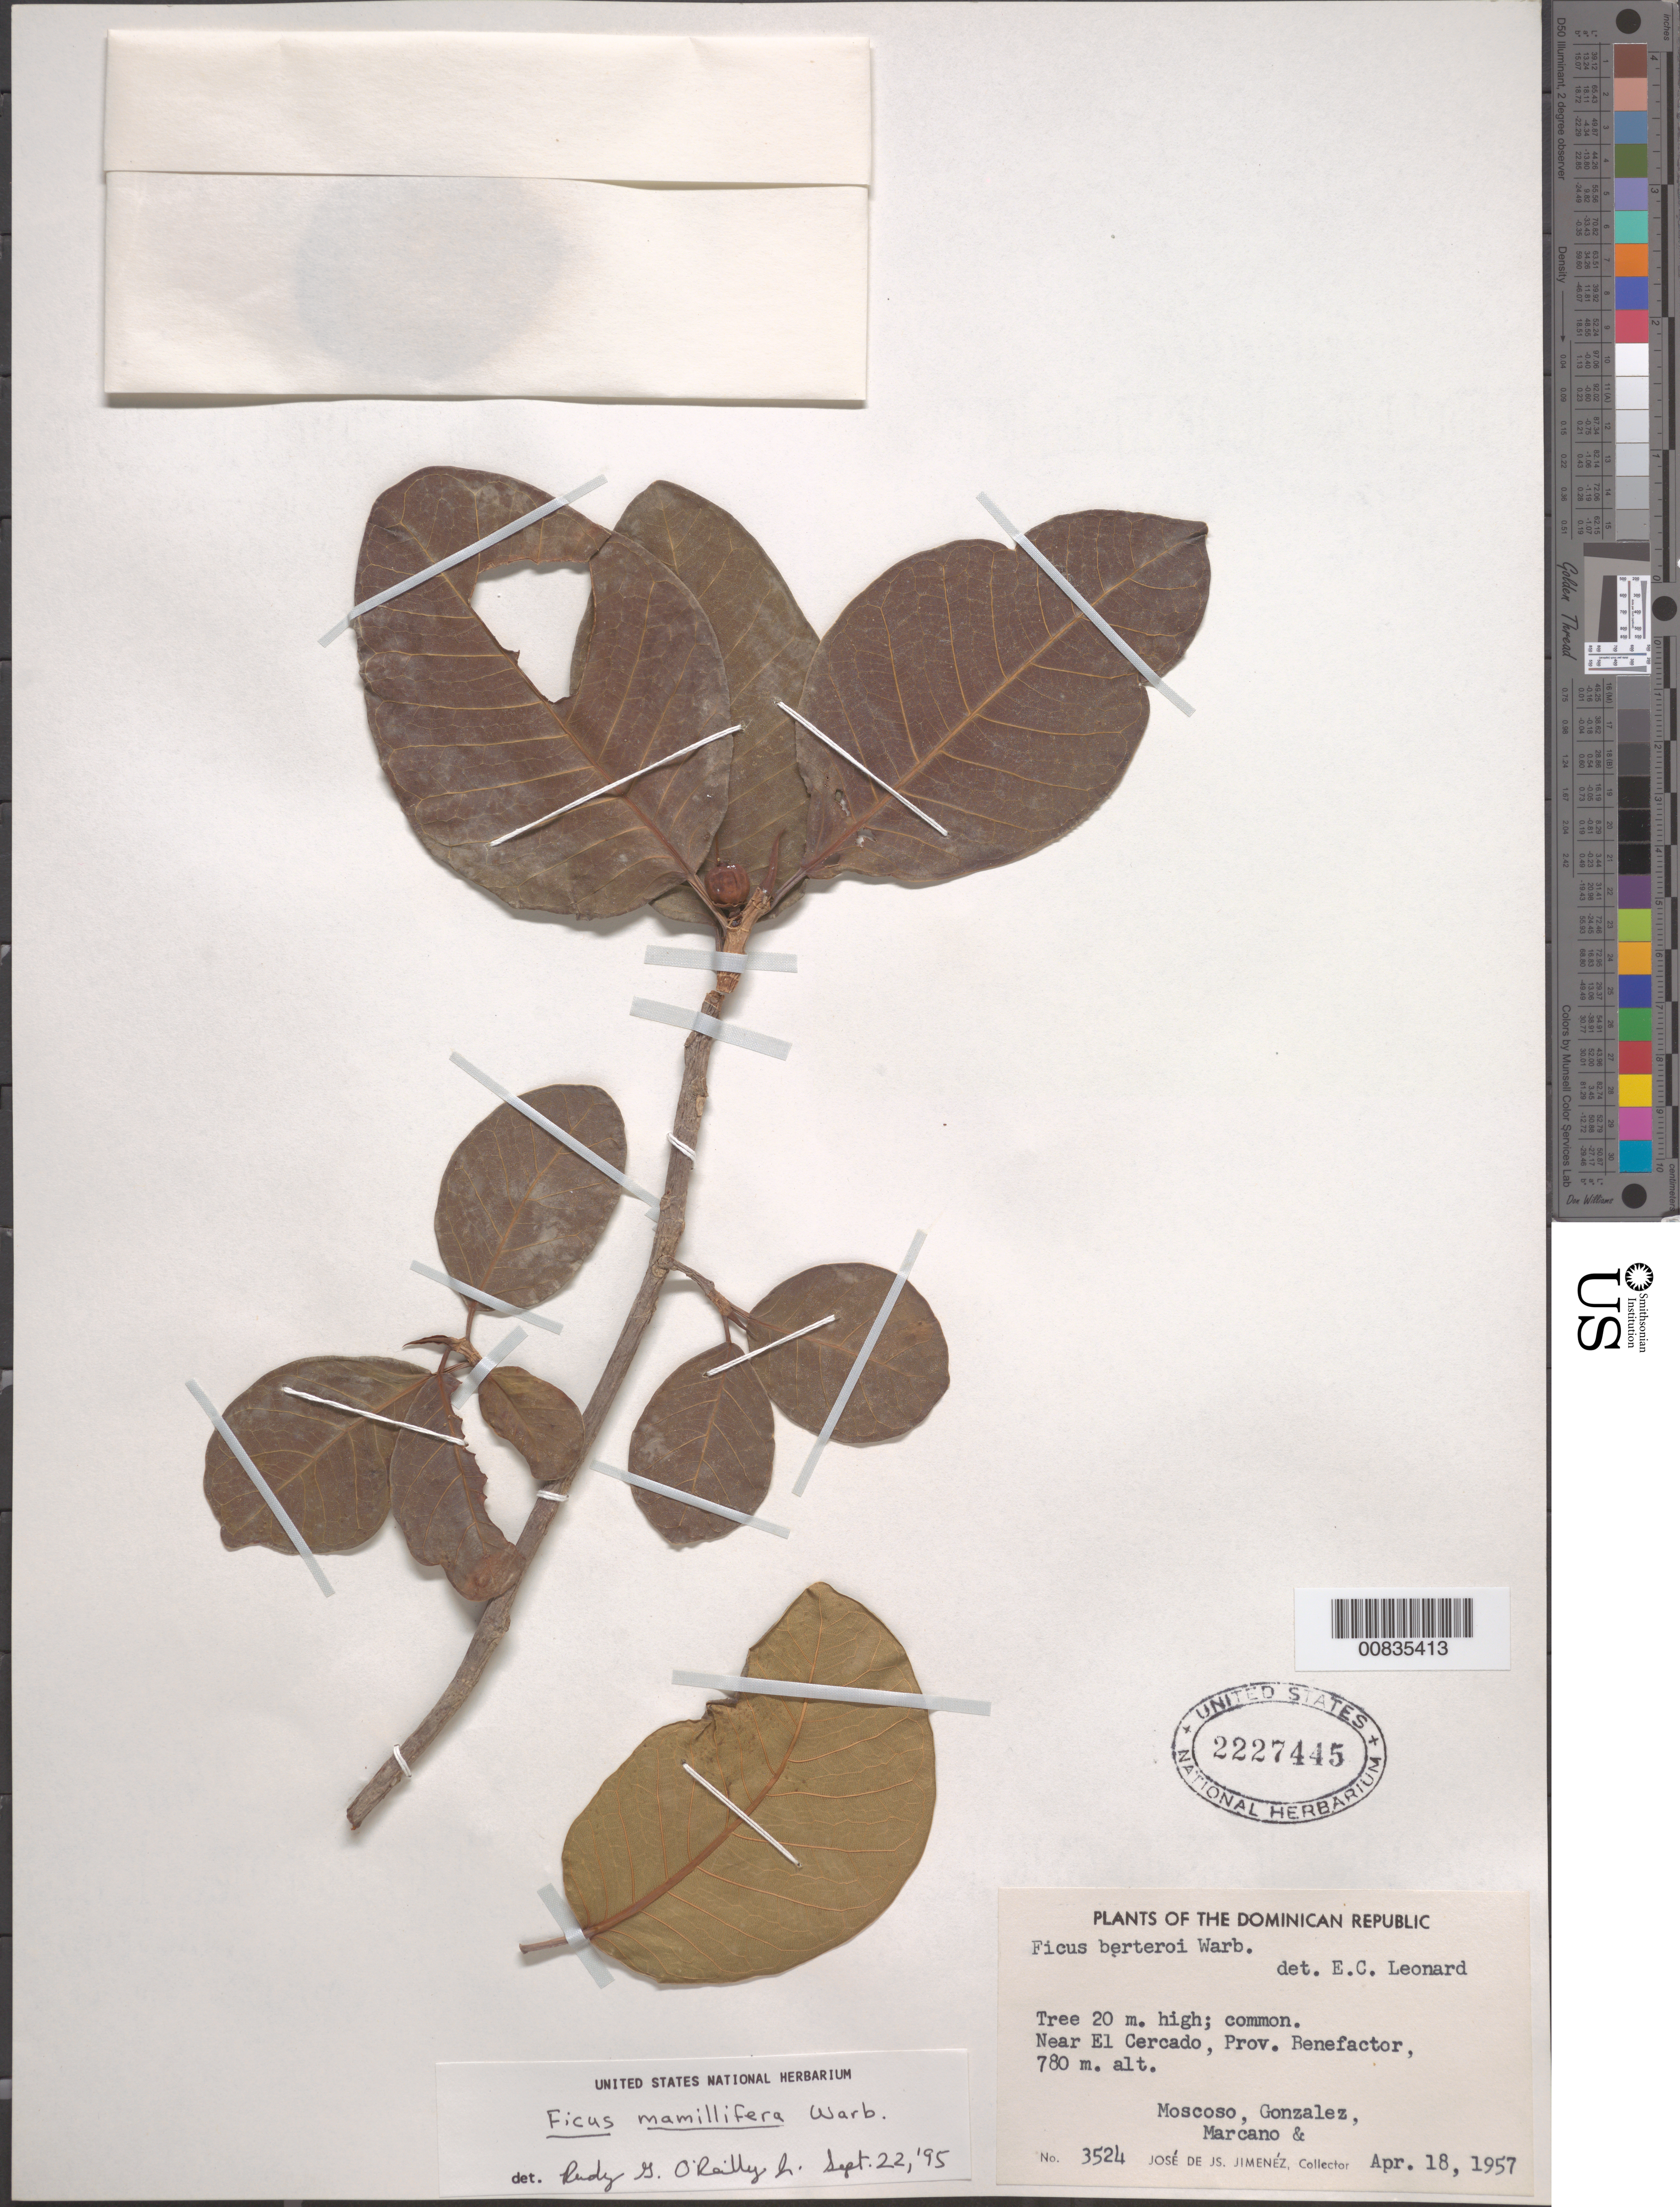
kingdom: Plantae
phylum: Tracheophyta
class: Magnoliopsida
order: Rosales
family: Moraceae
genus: Ficus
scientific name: Ficus mamillifera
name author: Warb.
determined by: O'Reilly, R. G., Jr., (US), NMNH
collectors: J. J. Jiménez, -. Moscoso, -. Gonzalez & E. J. Marcano F.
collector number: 3524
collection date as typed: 18 Apr 1957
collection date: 1957-04-18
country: Dominican Republic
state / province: Benefactor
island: Hispaniola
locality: Near El Cercado.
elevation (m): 780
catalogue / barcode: US 2227445